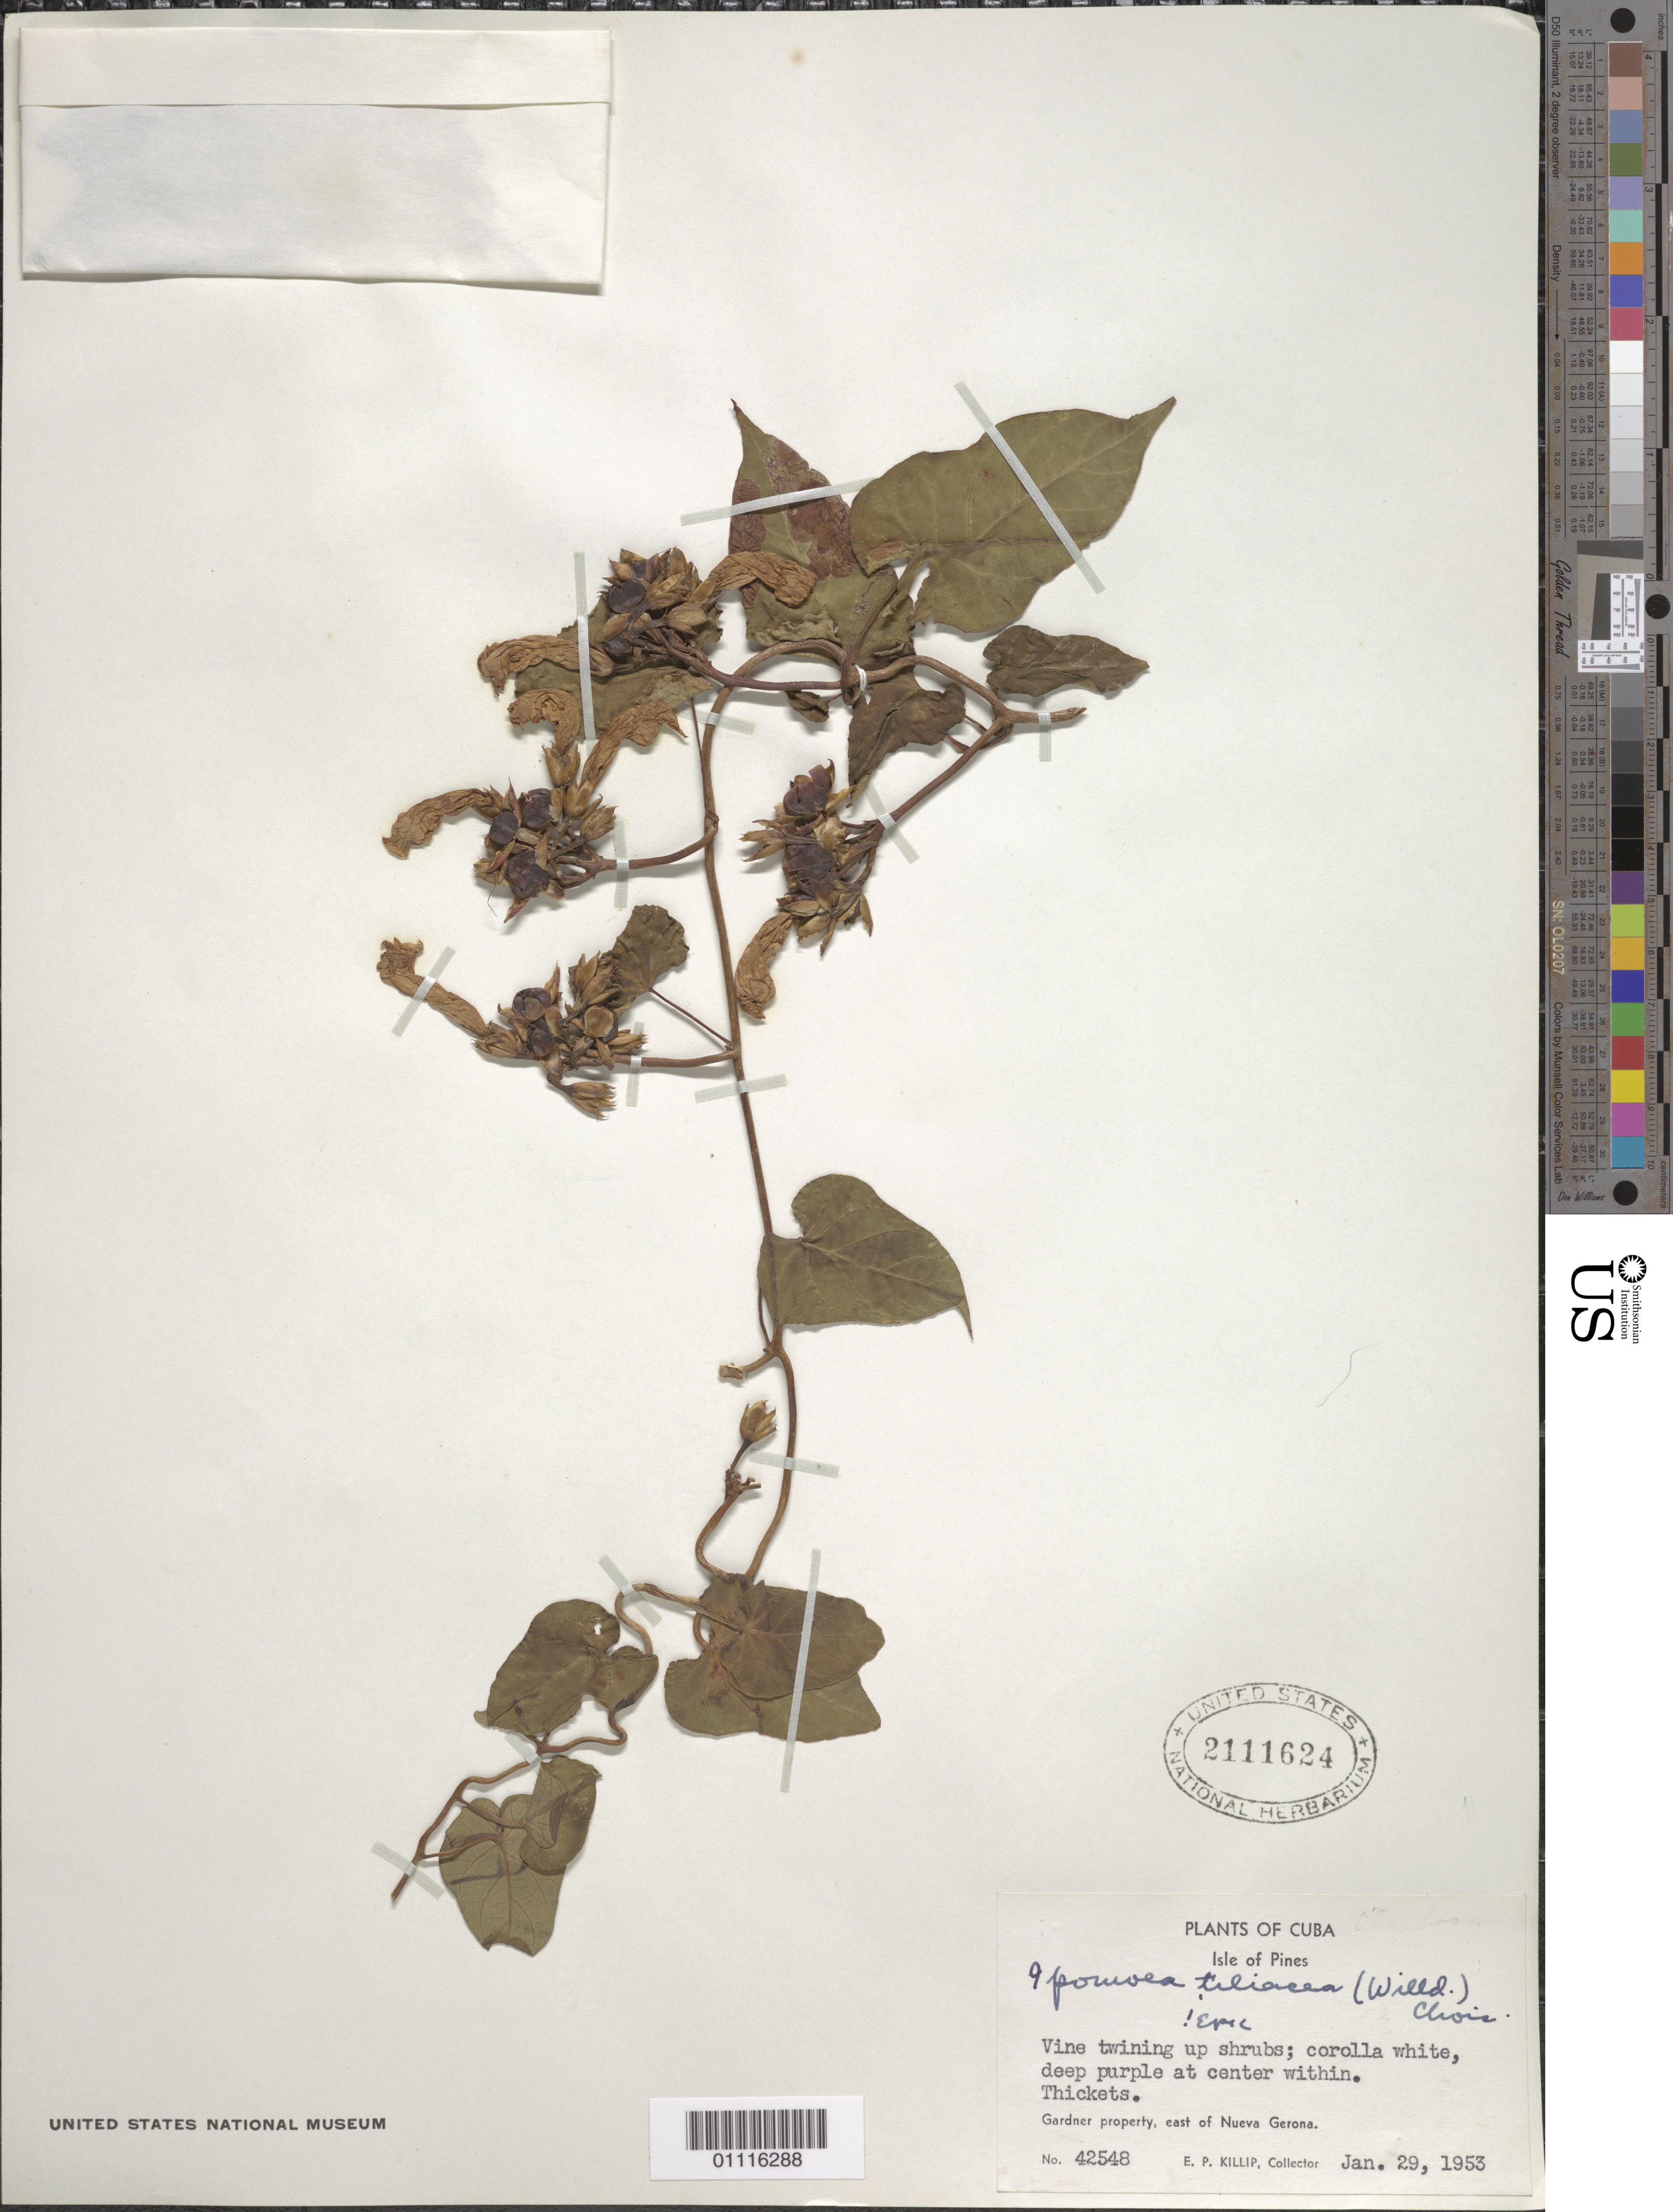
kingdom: Plantae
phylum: Tracheophyta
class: Magnoliopsida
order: Solanales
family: Convolvulaceae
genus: Ipomoea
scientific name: Ipomoea tiliacea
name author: (Willd.) Choisy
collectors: E. P. Killip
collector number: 42548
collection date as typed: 29 Jan 1953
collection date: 1953-01-29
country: Cuba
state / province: Isla de La Juventud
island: Isla de la Juventud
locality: Gardner property, E of Nueva Gerona Thickets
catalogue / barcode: US 2111624